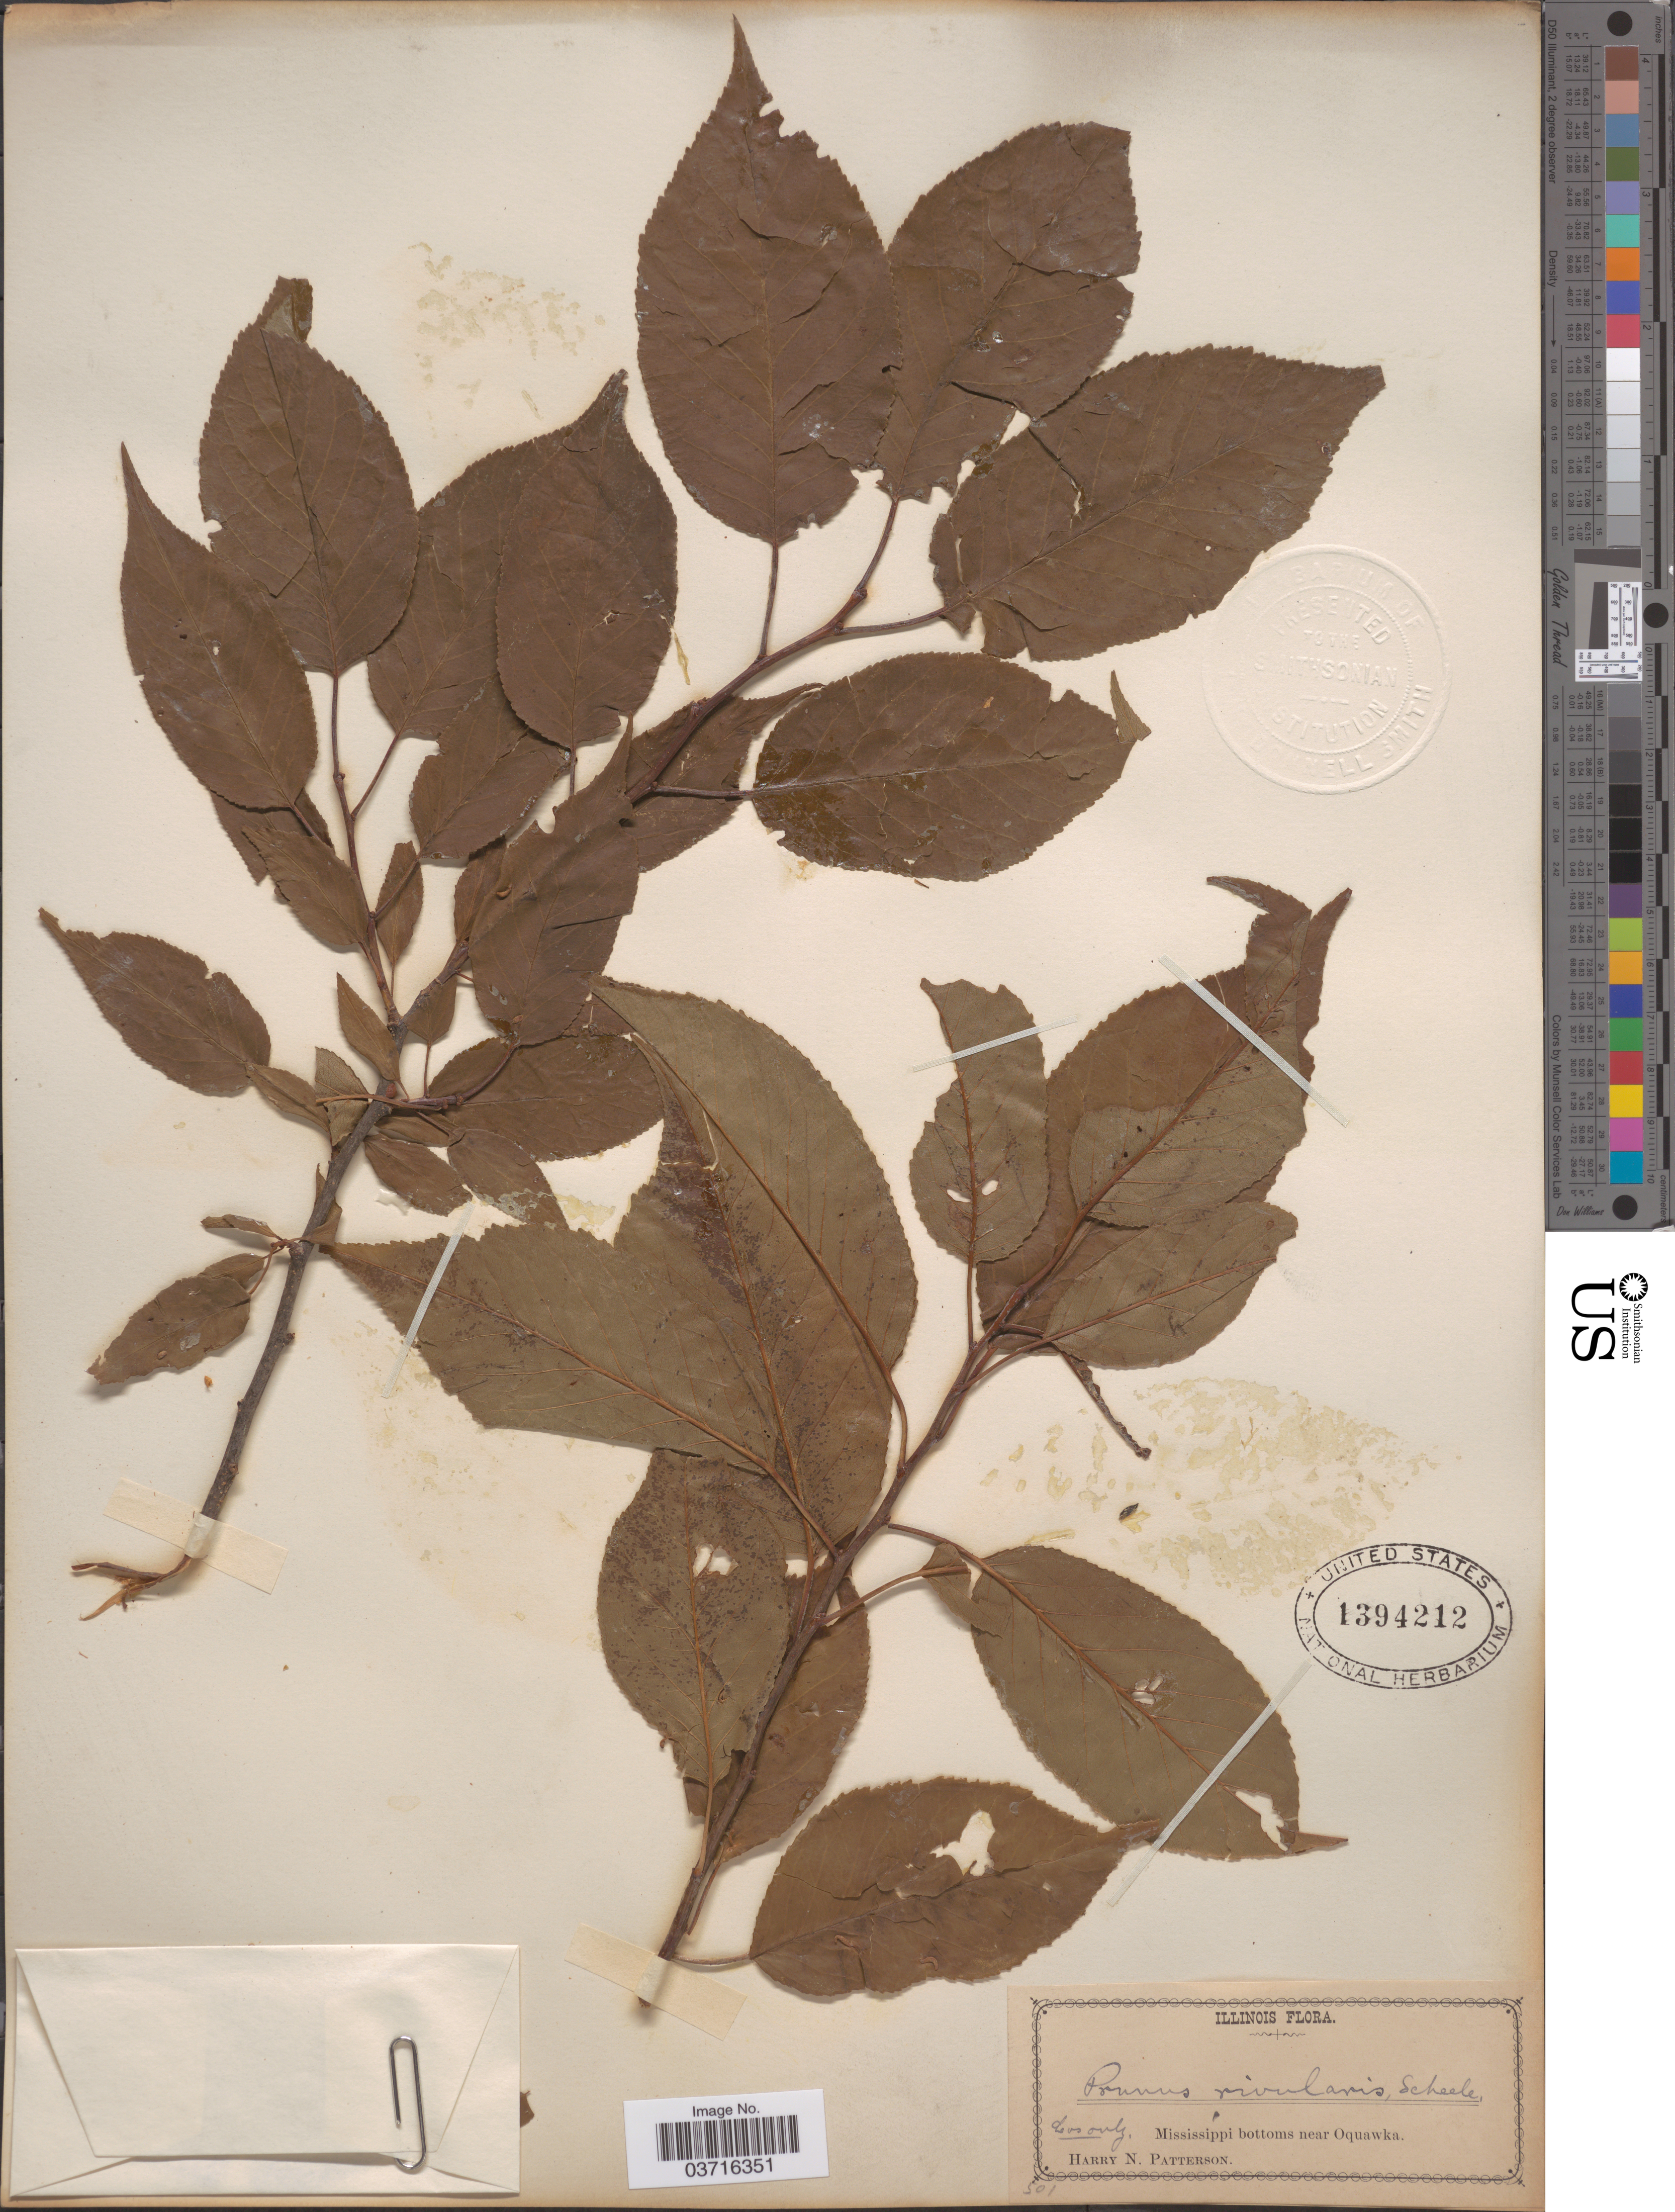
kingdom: Plantae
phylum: Tracheophyta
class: Magnoliopsida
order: Rosales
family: Rosaceae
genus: Prunus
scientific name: Prunus rivularis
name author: Scheele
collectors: H. N. Patterson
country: United States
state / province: Illinois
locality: Mississippi bottoms near Oquawka.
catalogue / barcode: US 1394212